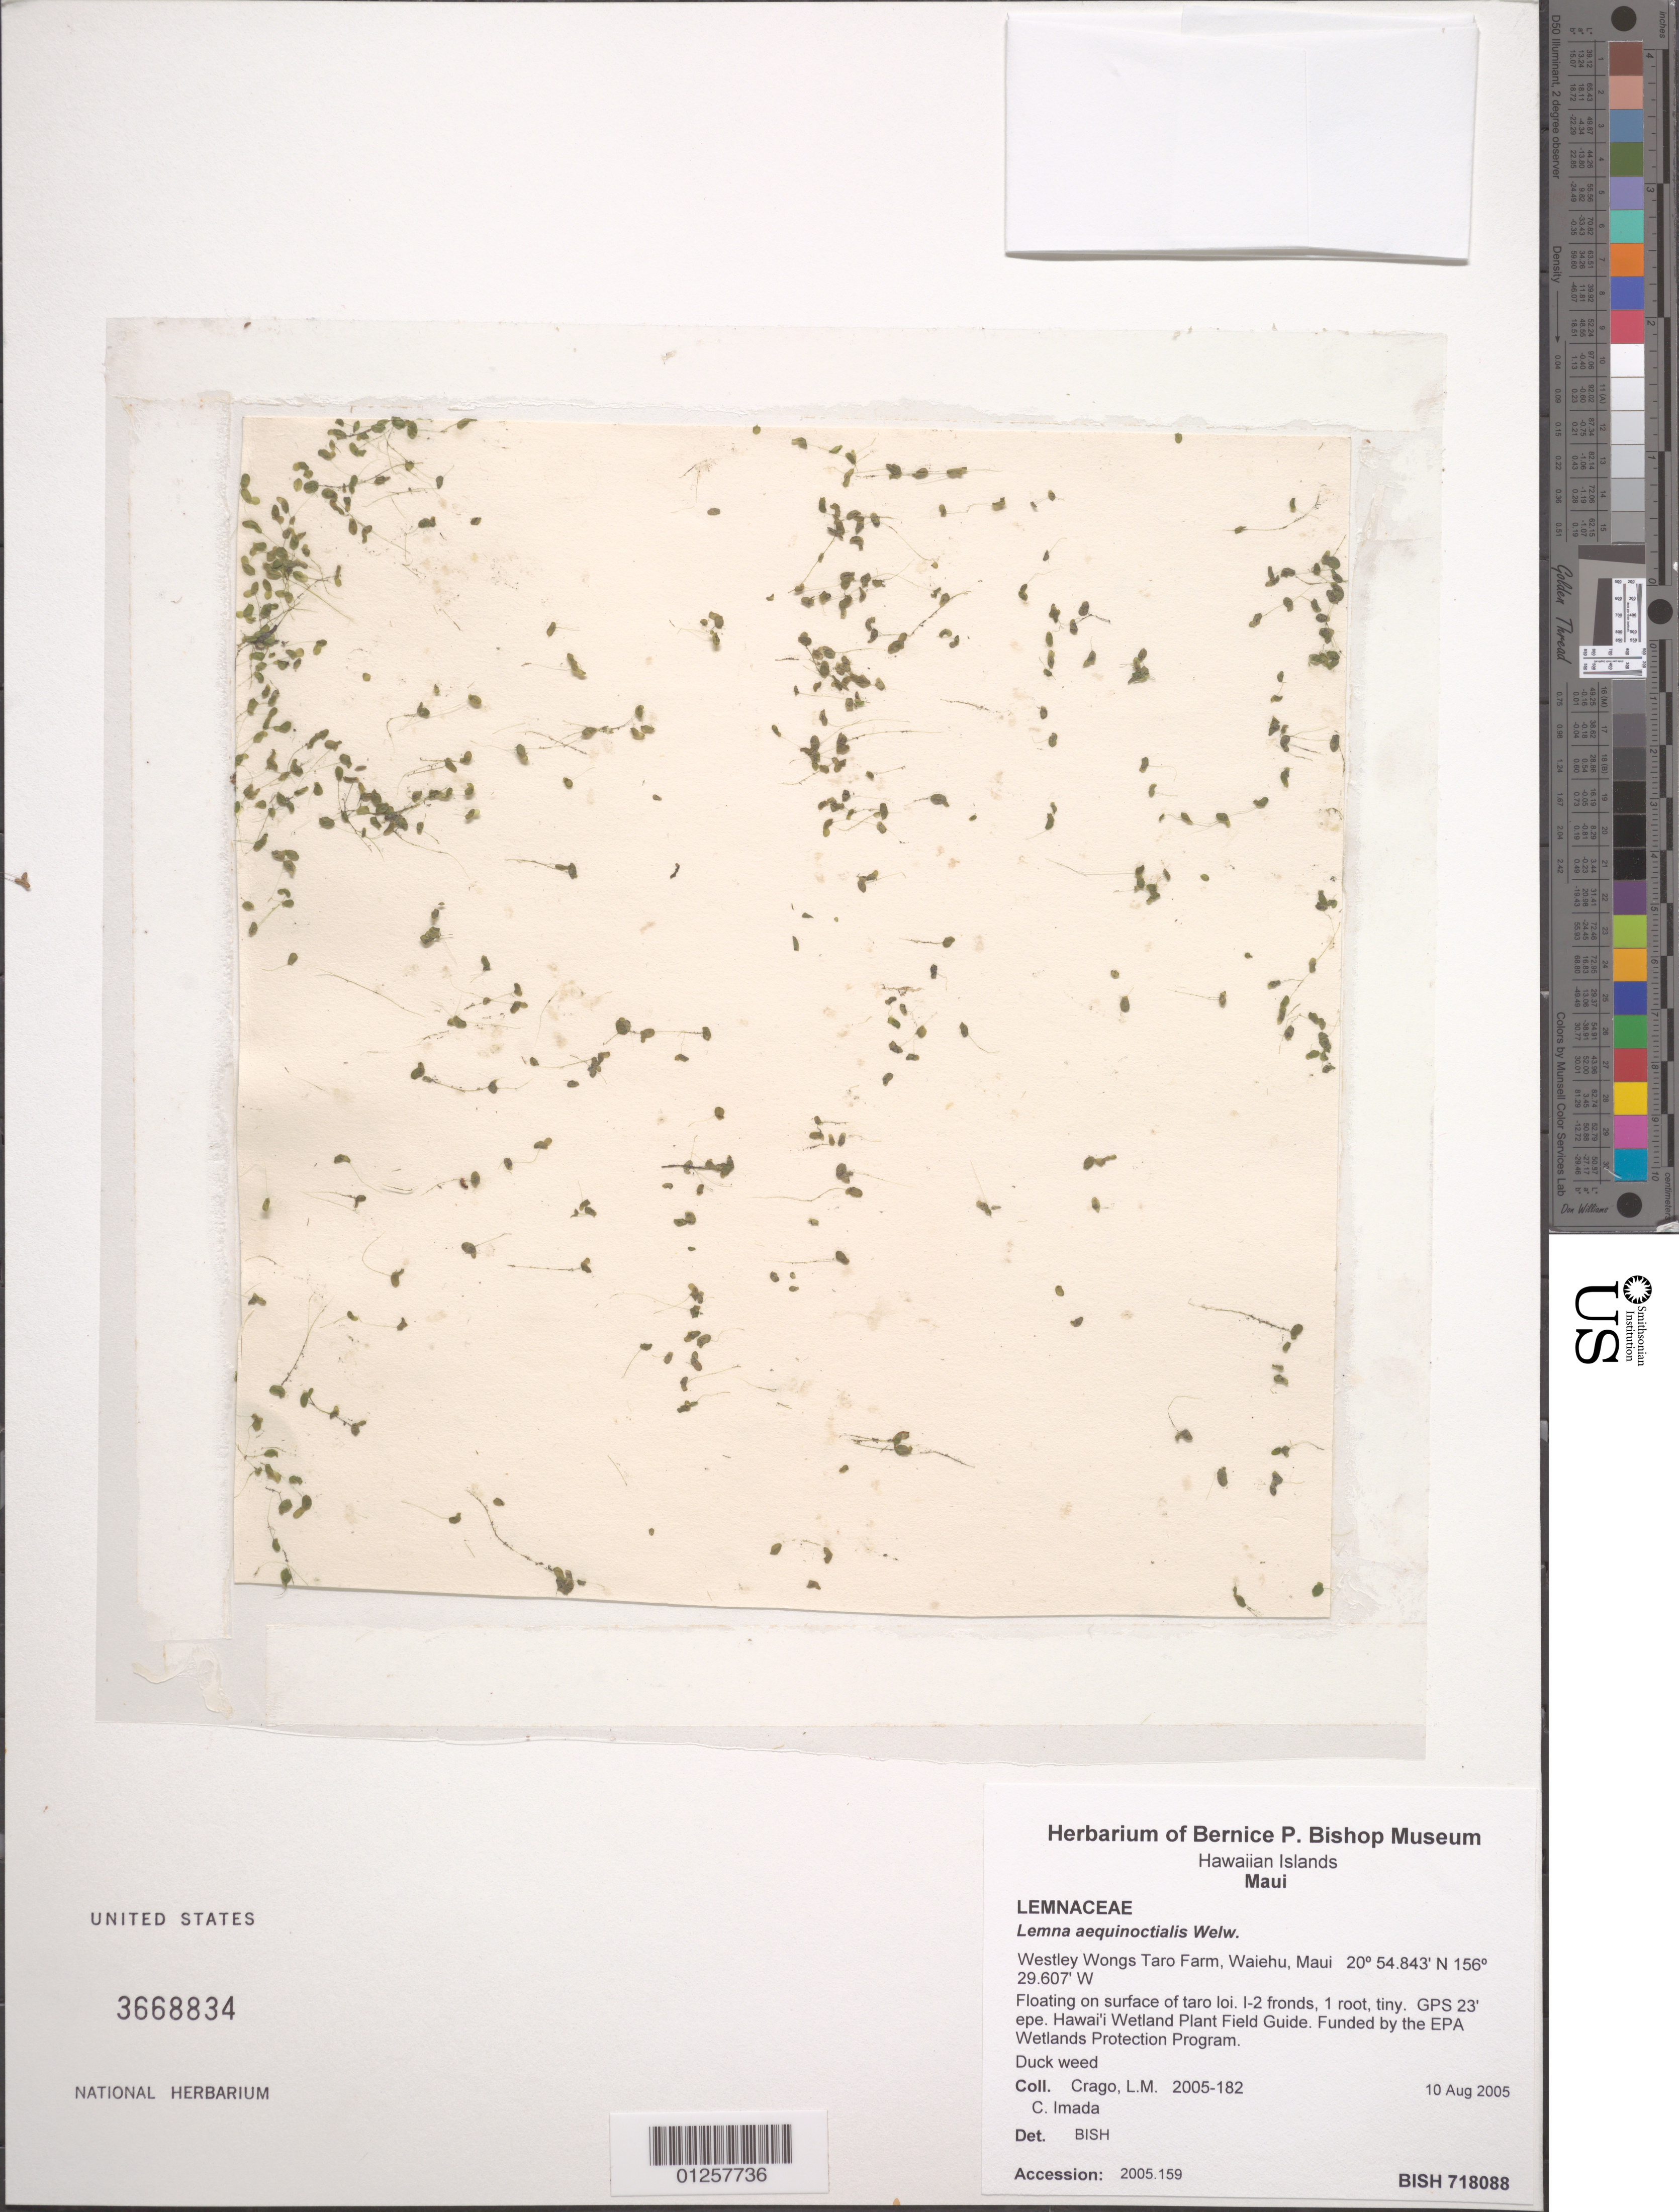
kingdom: Plantae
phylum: Tracheophyta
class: Liliopsida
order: Alismatales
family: Araceae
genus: Lemna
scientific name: Lemna aequinoctialis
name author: Welw.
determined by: BISH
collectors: L. Crago & C. Imada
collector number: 2005-182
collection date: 2005-08-10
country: United States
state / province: Hawaii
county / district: Maui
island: Maui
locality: Westley Wongs Taro Farm, Waiehu.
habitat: Floating on surface of taro loi.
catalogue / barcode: US 3668834